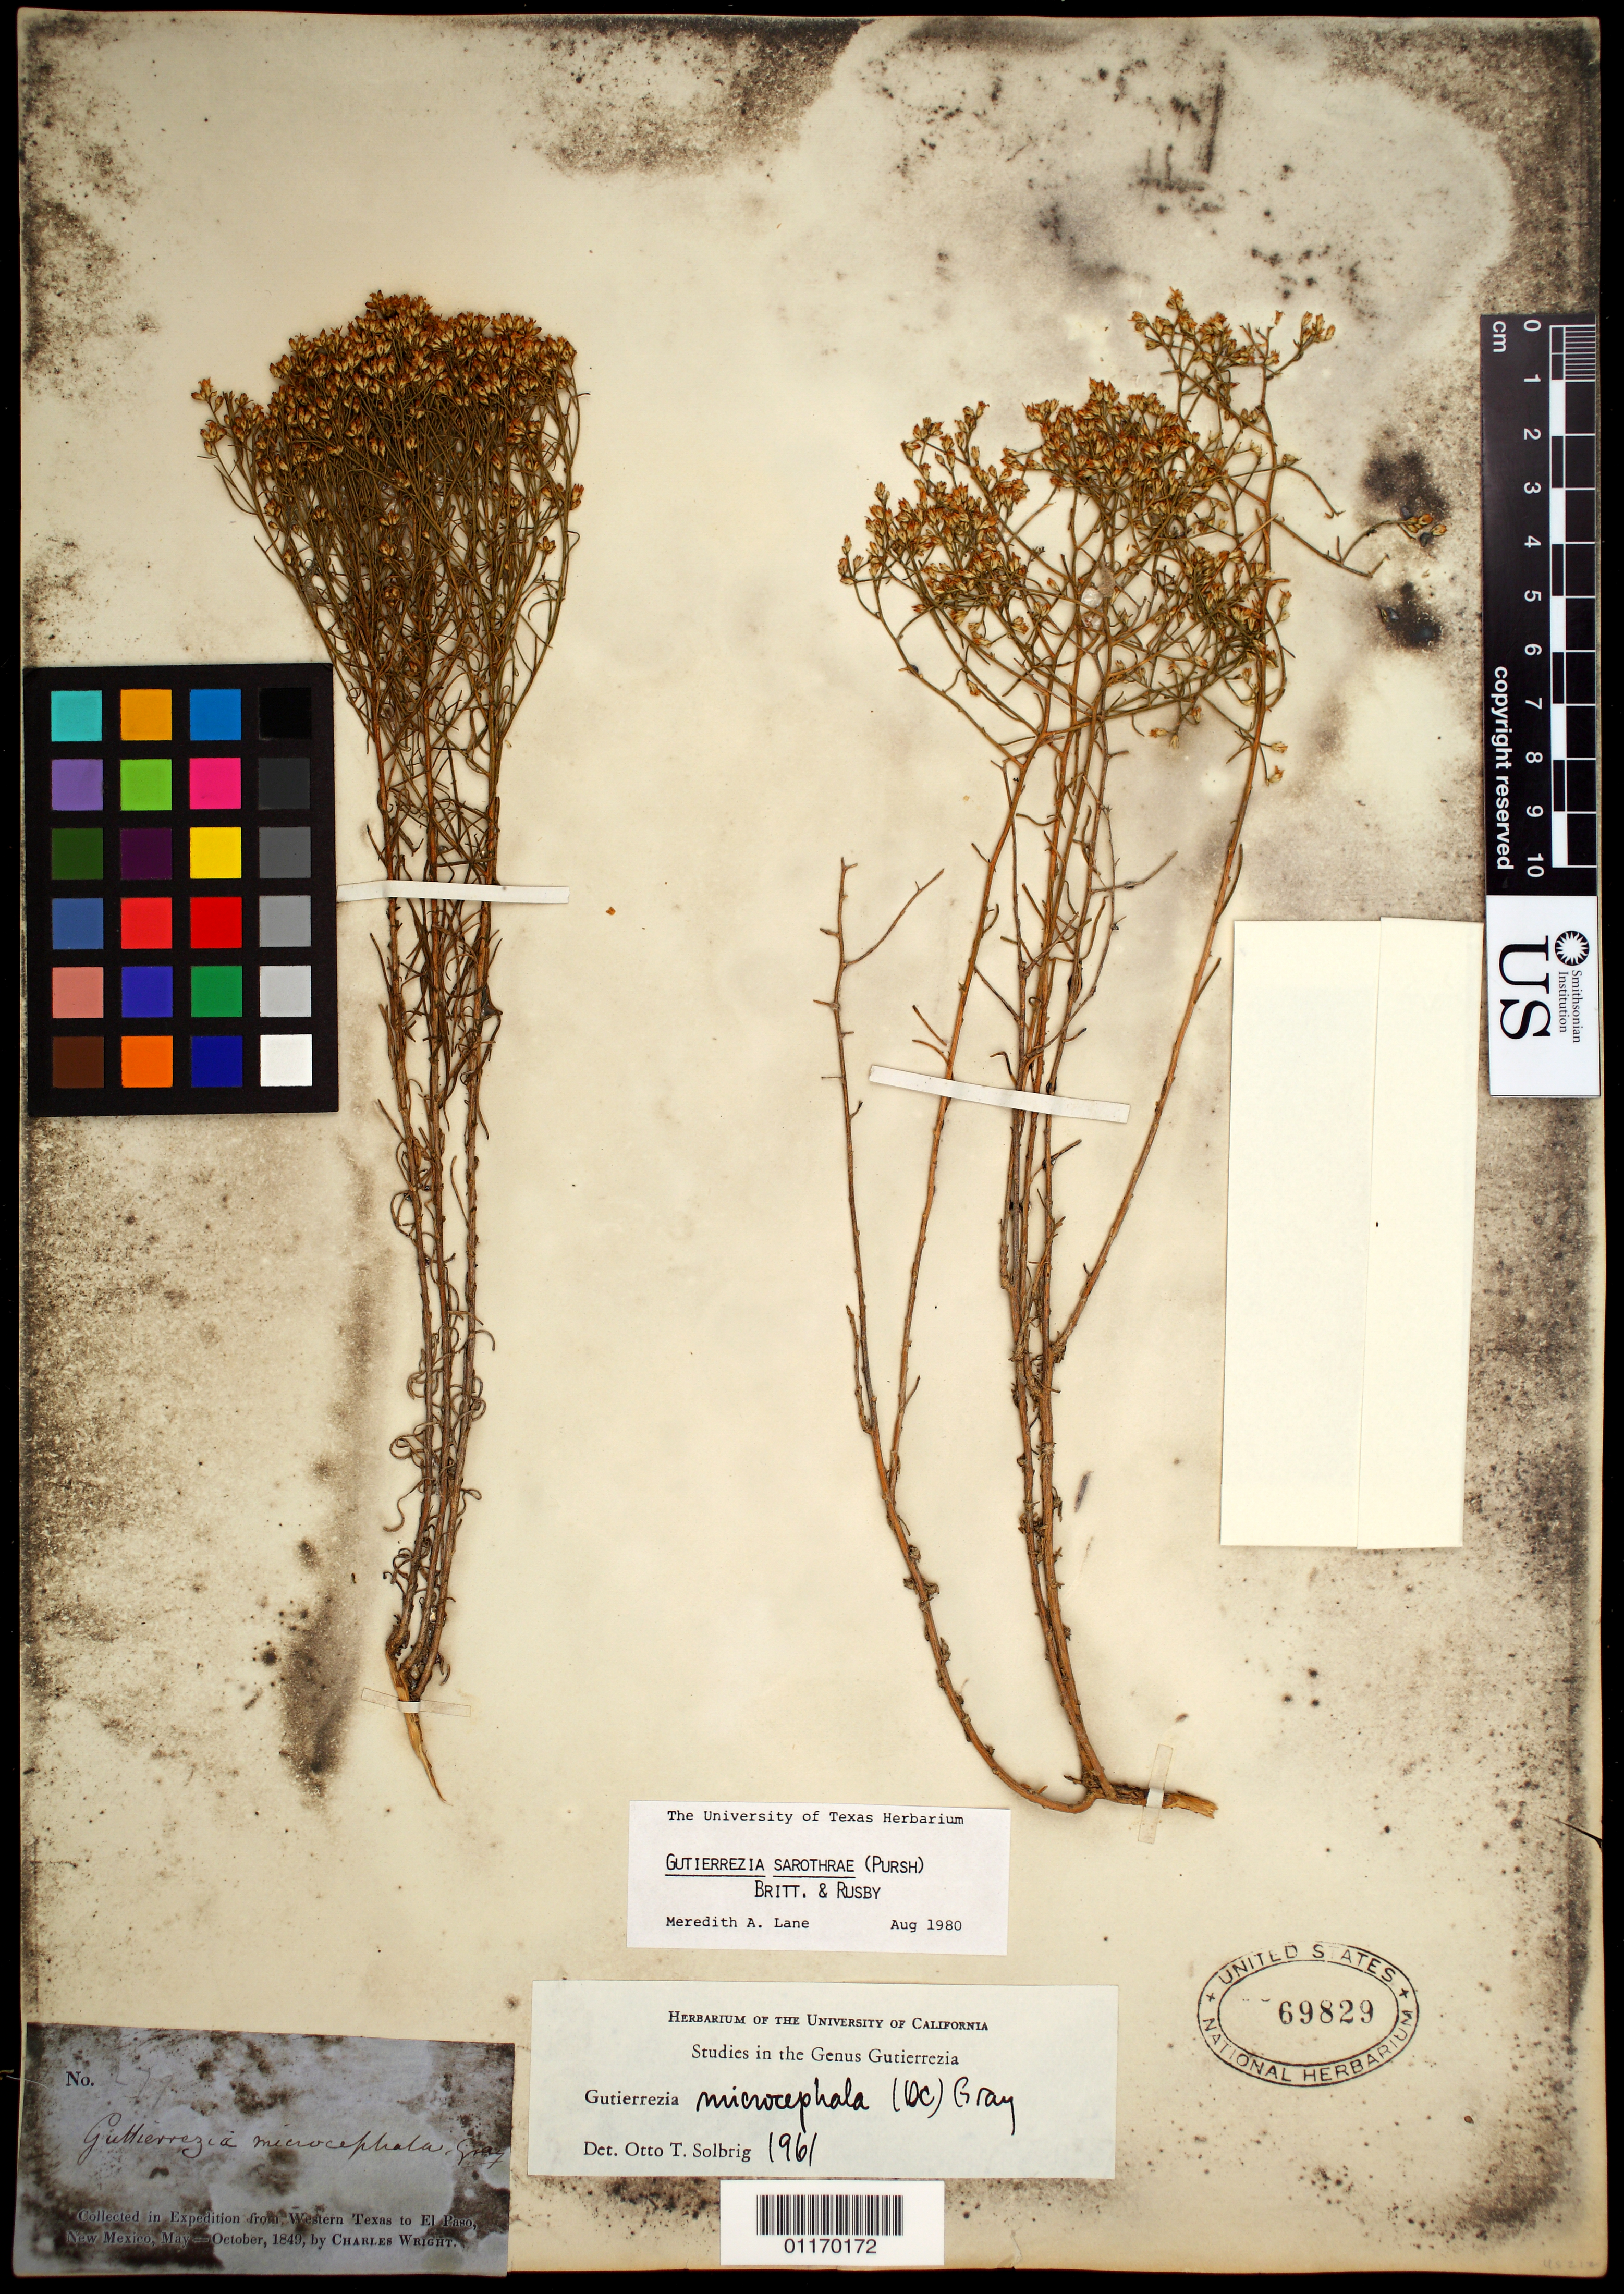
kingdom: Plantae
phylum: Tracheophyta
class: Magnoliopsida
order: Asterales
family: Asteraceae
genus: Gutierrezia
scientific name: Gutierrezia sarothrae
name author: (Pursh) Britton & Rusby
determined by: Lane, M. A.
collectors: C. Wright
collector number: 279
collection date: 1849-05/1849-10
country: United States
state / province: New Mexico / Texas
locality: from Western Texas to El Paso, New Mexico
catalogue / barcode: US 69829